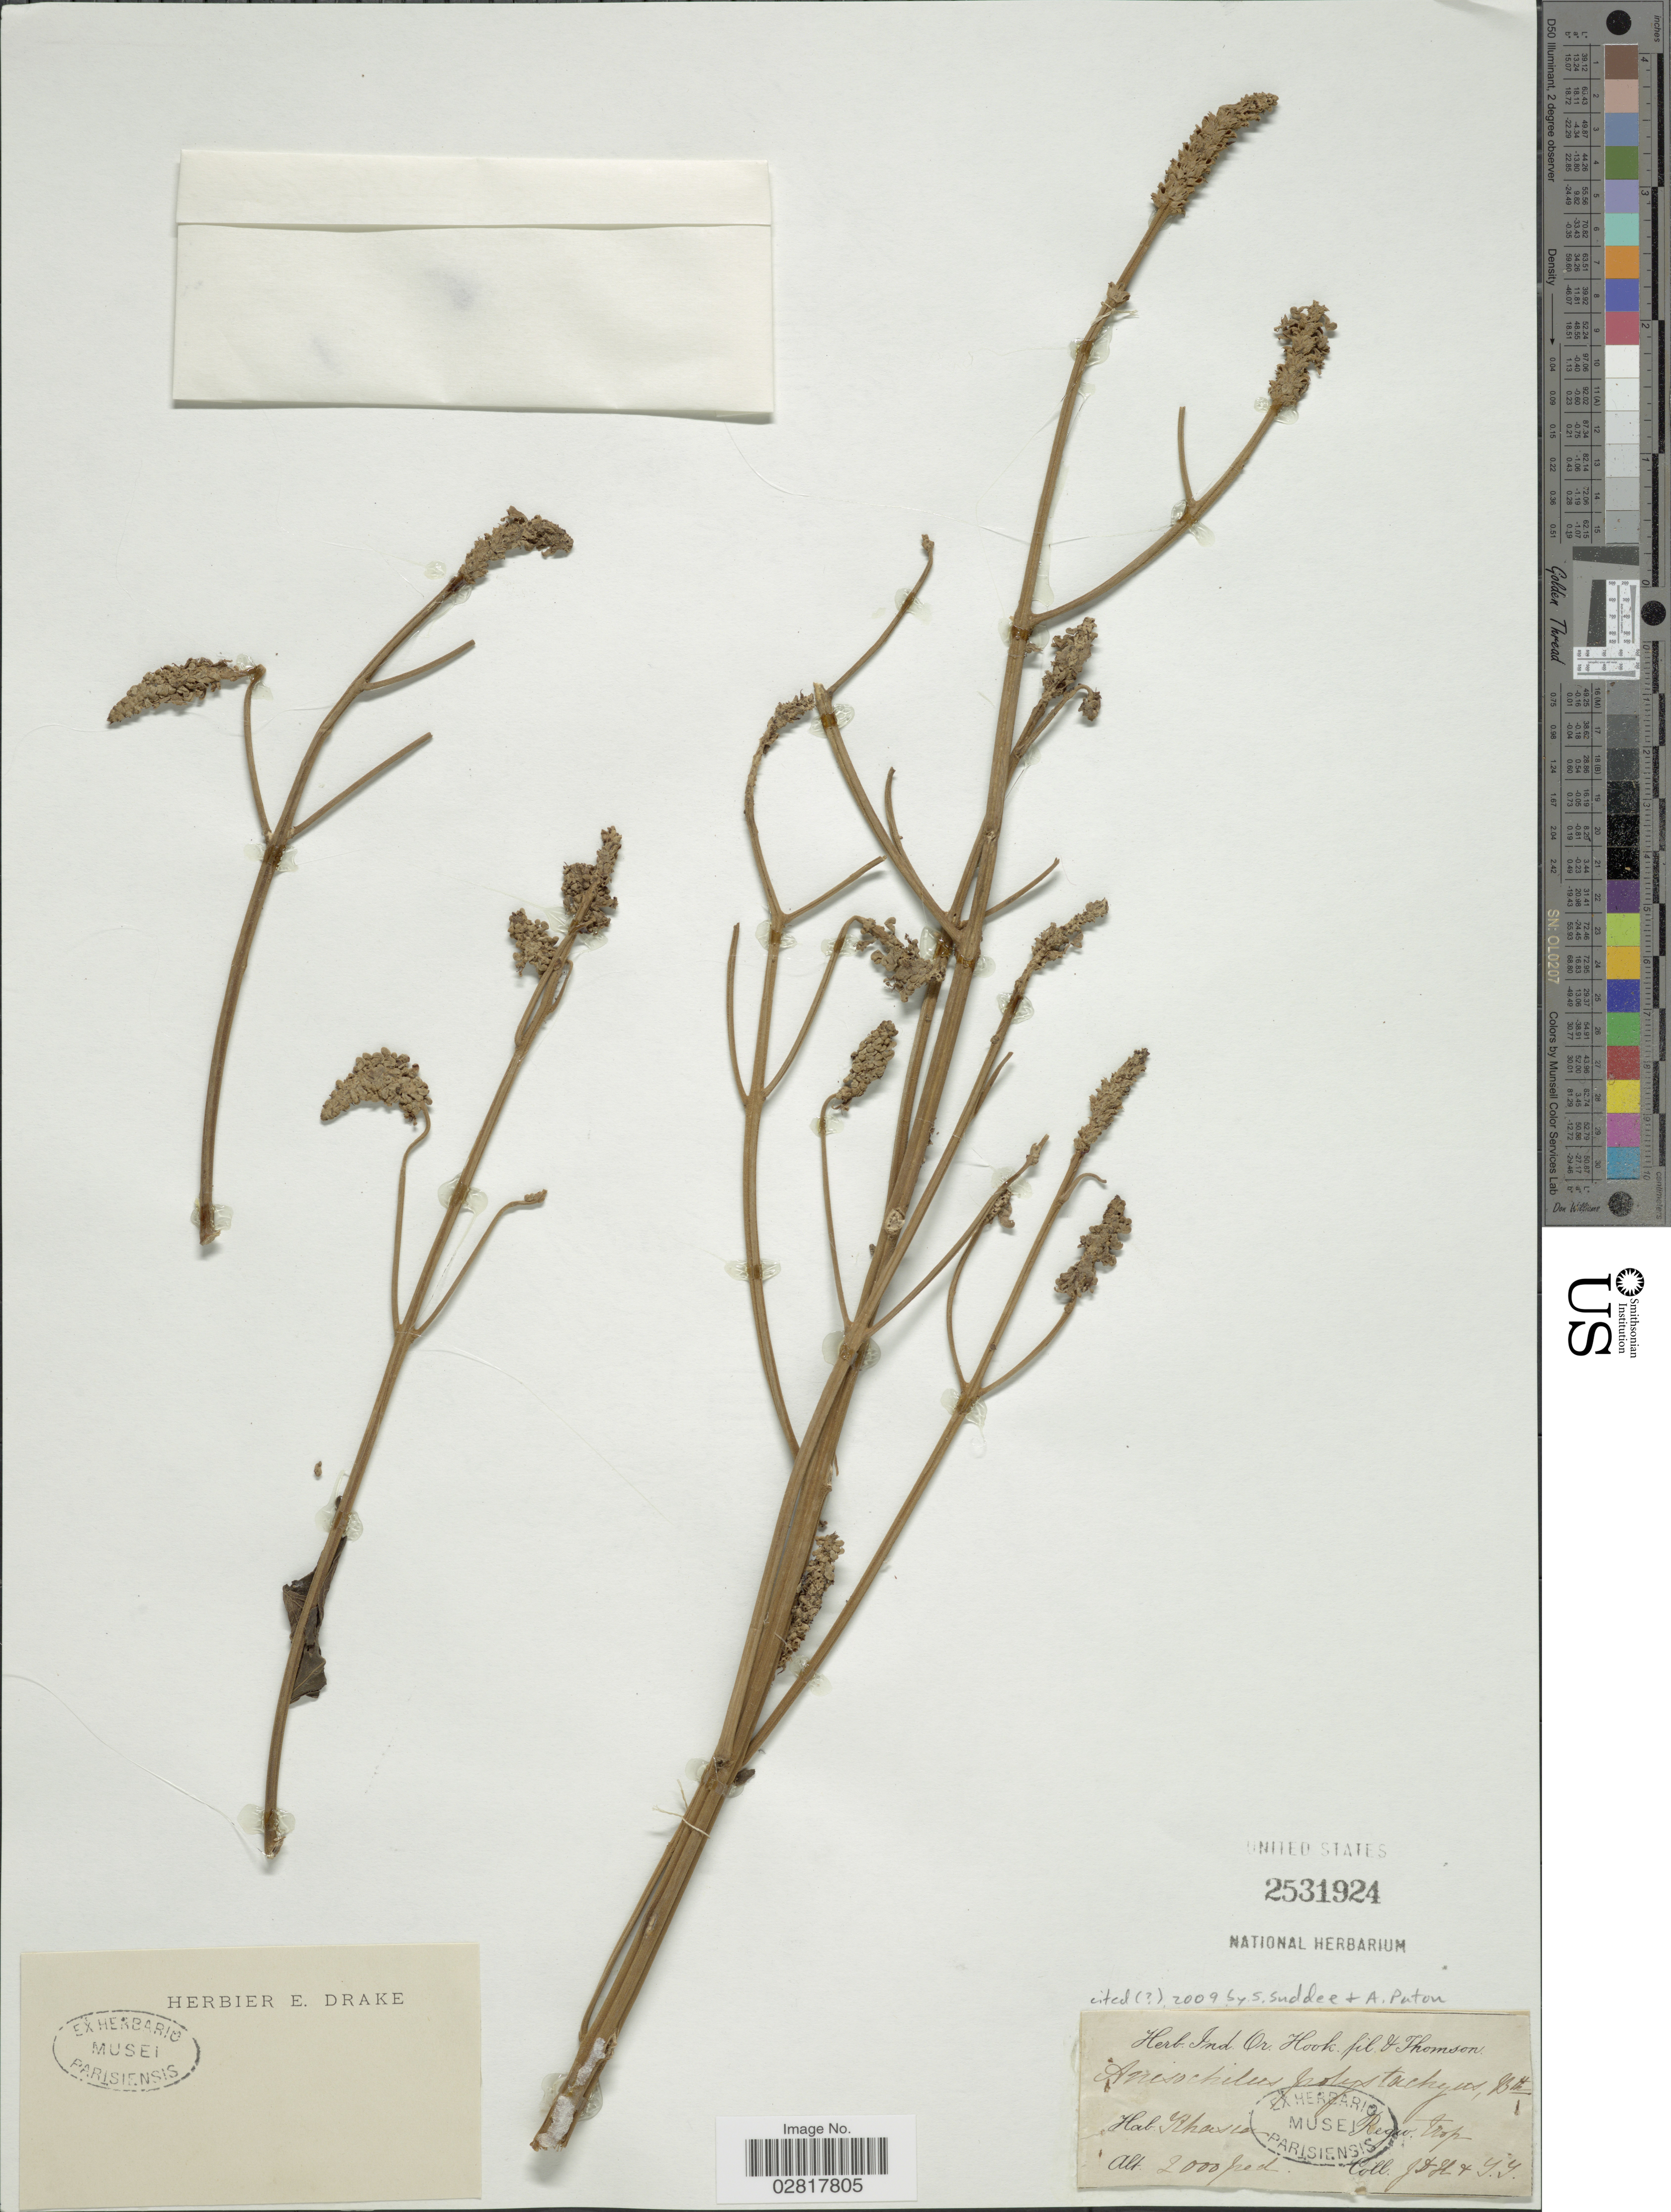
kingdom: Plantae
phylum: Tracheophyta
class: Magnoliopsida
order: Lamiales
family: Lamiaceae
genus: Anisochilus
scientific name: Anisochilus polystachys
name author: Benth.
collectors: J. D. Hooker & T. Thomson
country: India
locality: Khasia Regio trop.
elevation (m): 610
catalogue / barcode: US 2531924